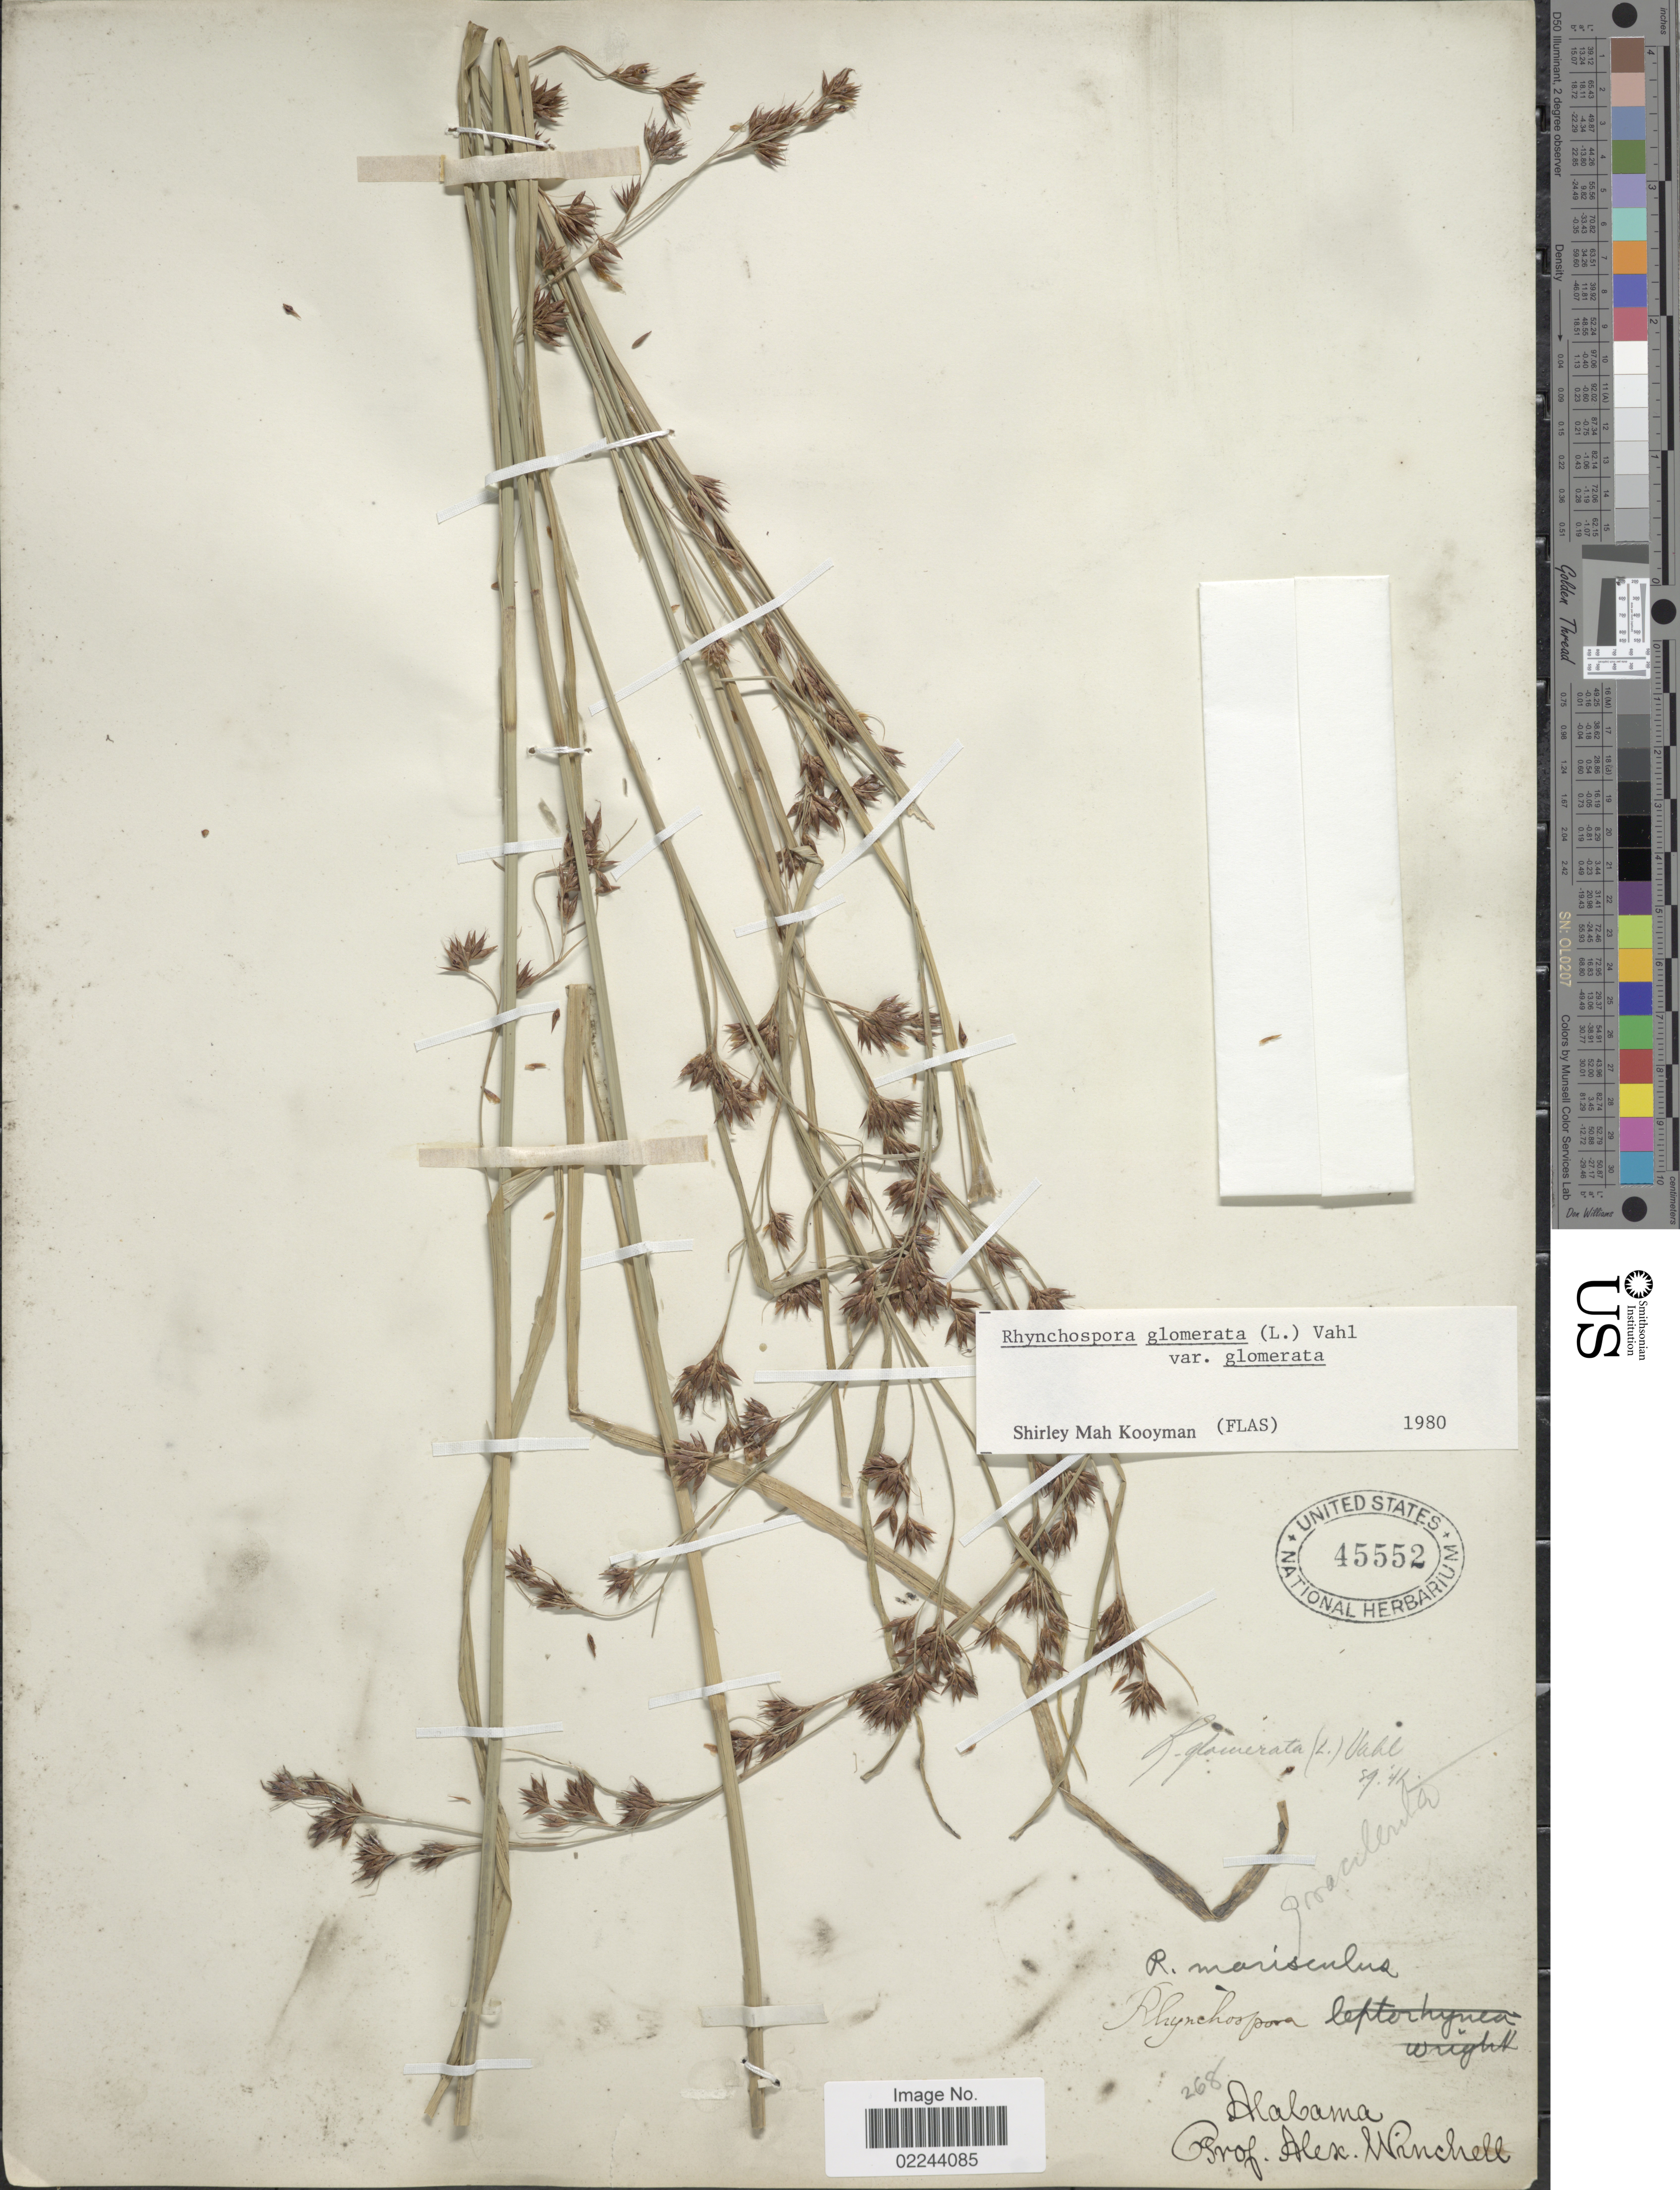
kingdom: Plantae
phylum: Tracheophyta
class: Liliopsida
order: Poales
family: Cyperaceae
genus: Rhynchospora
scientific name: Rhynchospora glomerata var. glomerata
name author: (L.) Vahl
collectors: A. Winchell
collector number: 268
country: United States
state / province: Alabama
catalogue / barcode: US 45552